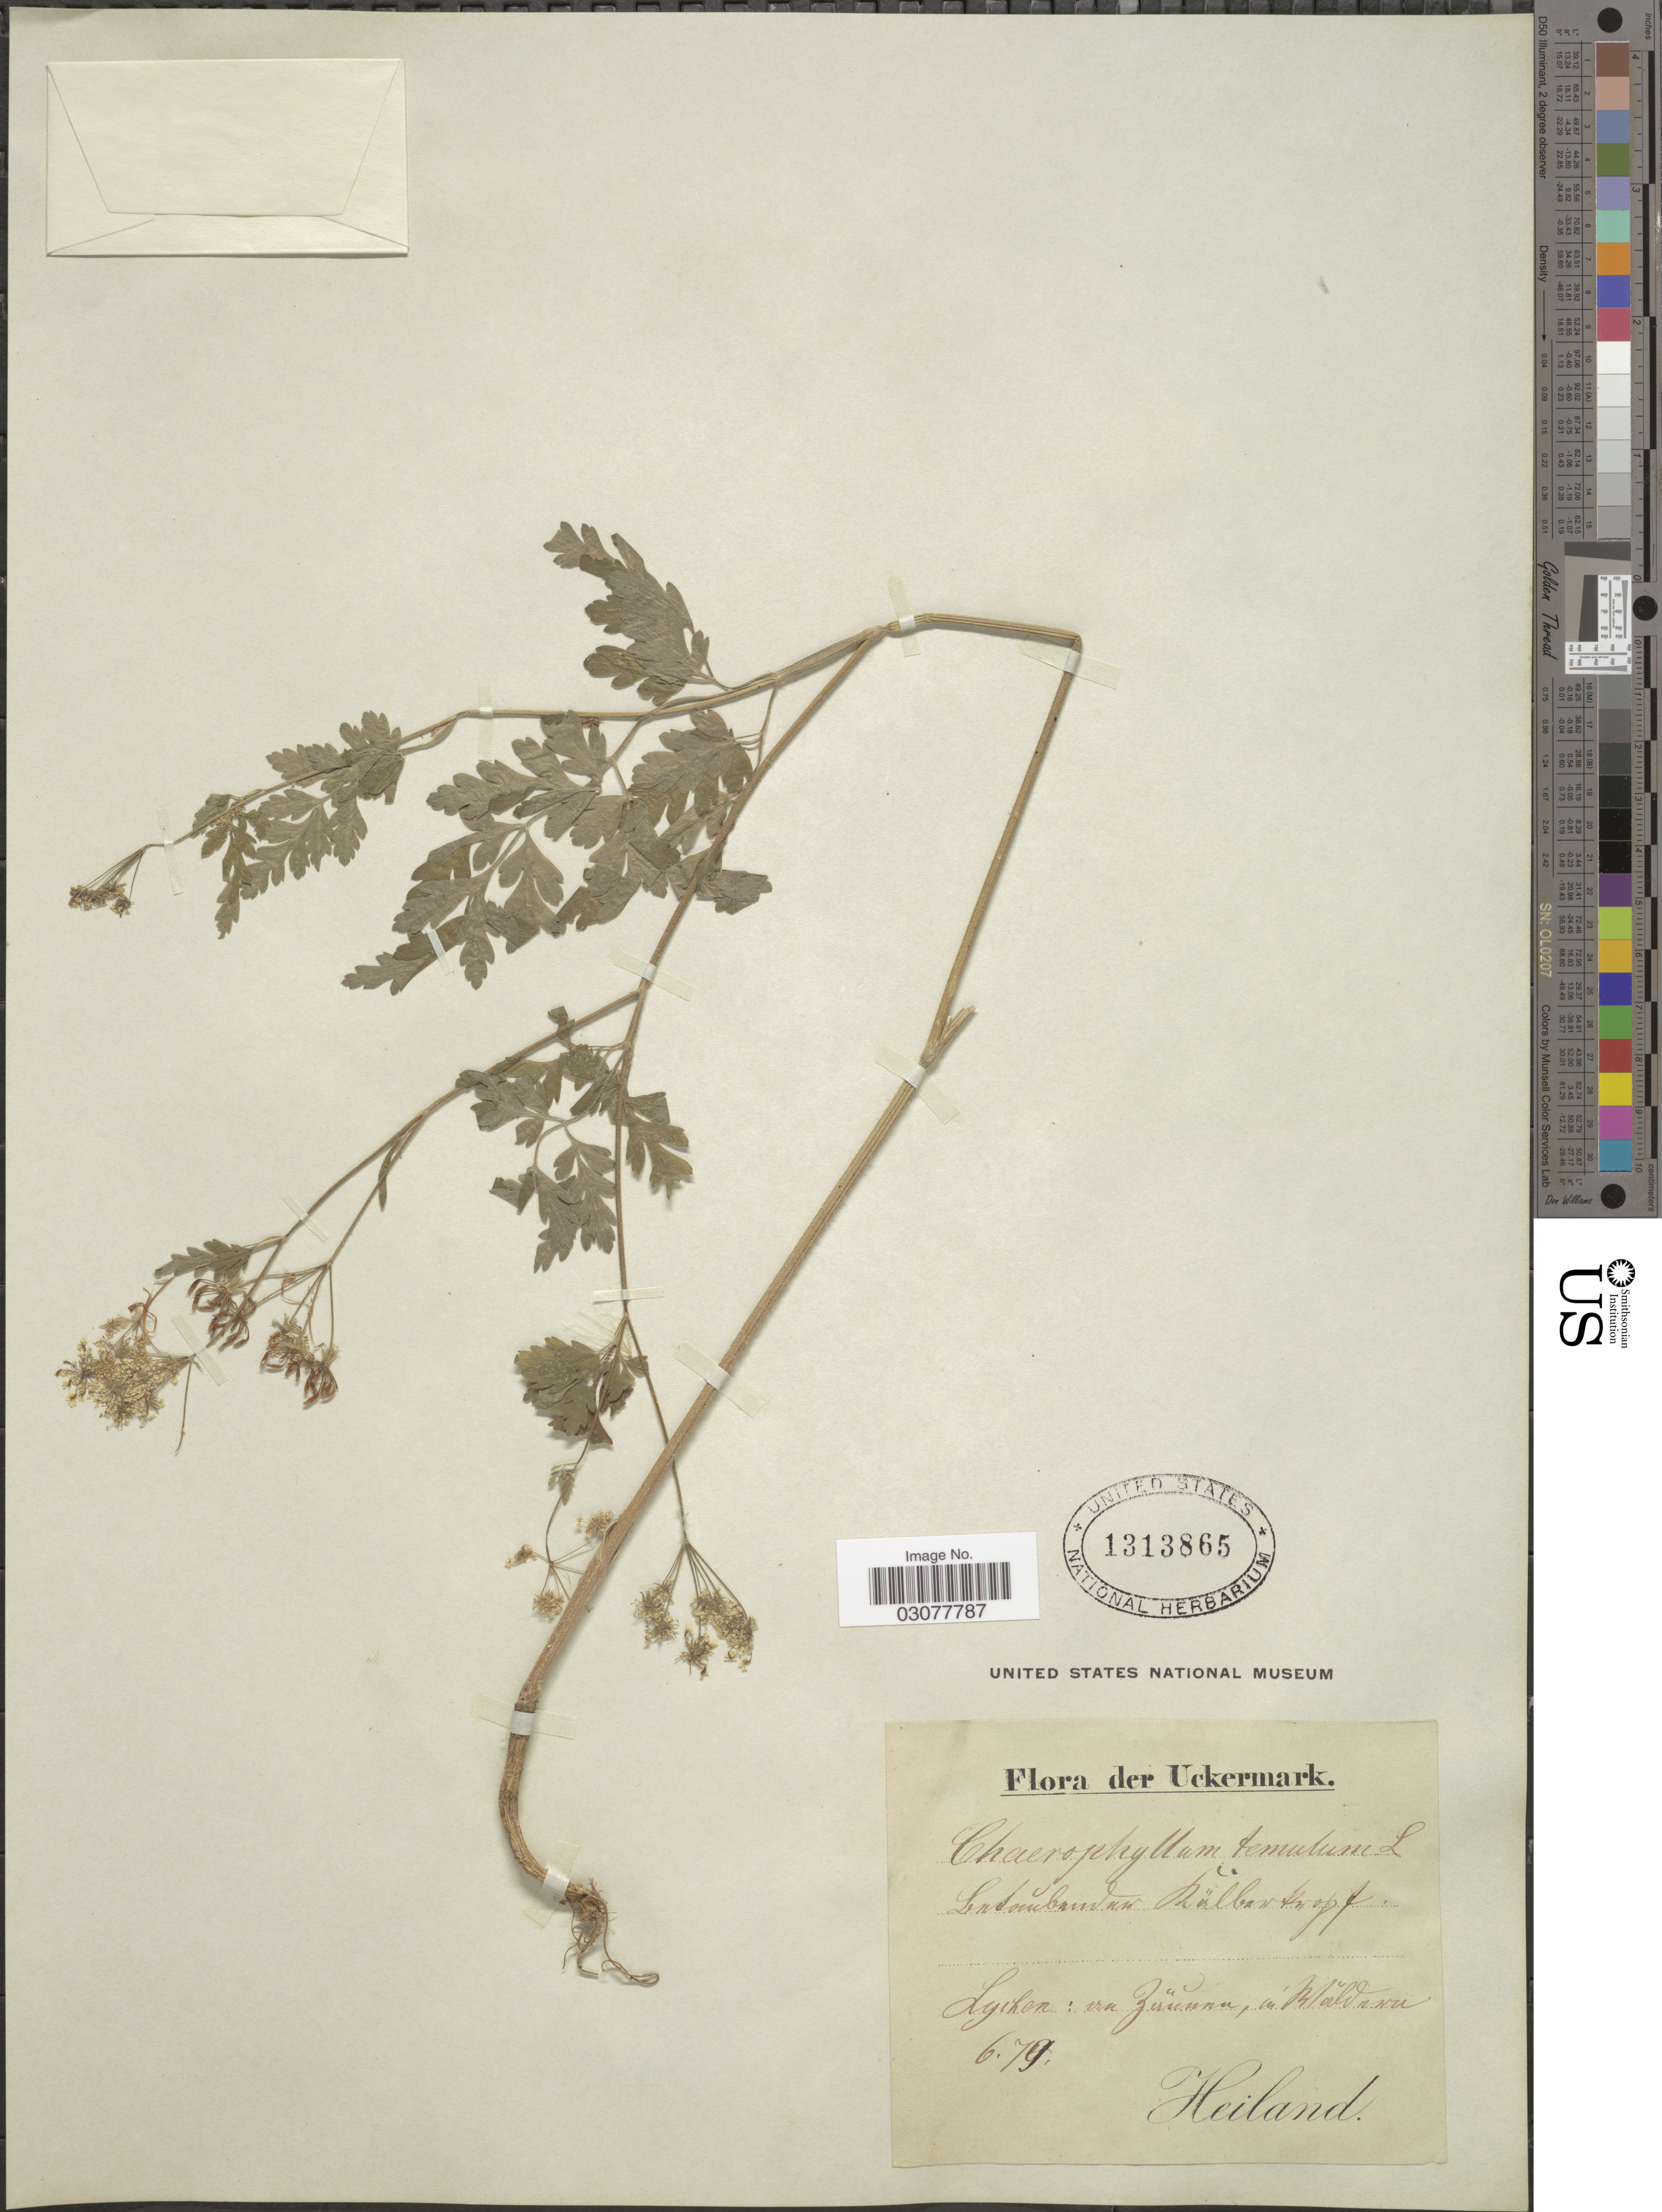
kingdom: Plantae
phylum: Tracheophyta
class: Magnoliopsida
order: Apiales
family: Apiaceae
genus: Chaerophyllum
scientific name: Chaerophyllum temulum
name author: L.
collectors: -. Heiland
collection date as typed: Transcribed d/m/y: /6/79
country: Germany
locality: Uckermark. Lychen: vin [interpreted] Zuunnu [interpreted], in Waldern.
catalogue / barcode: US 3131865